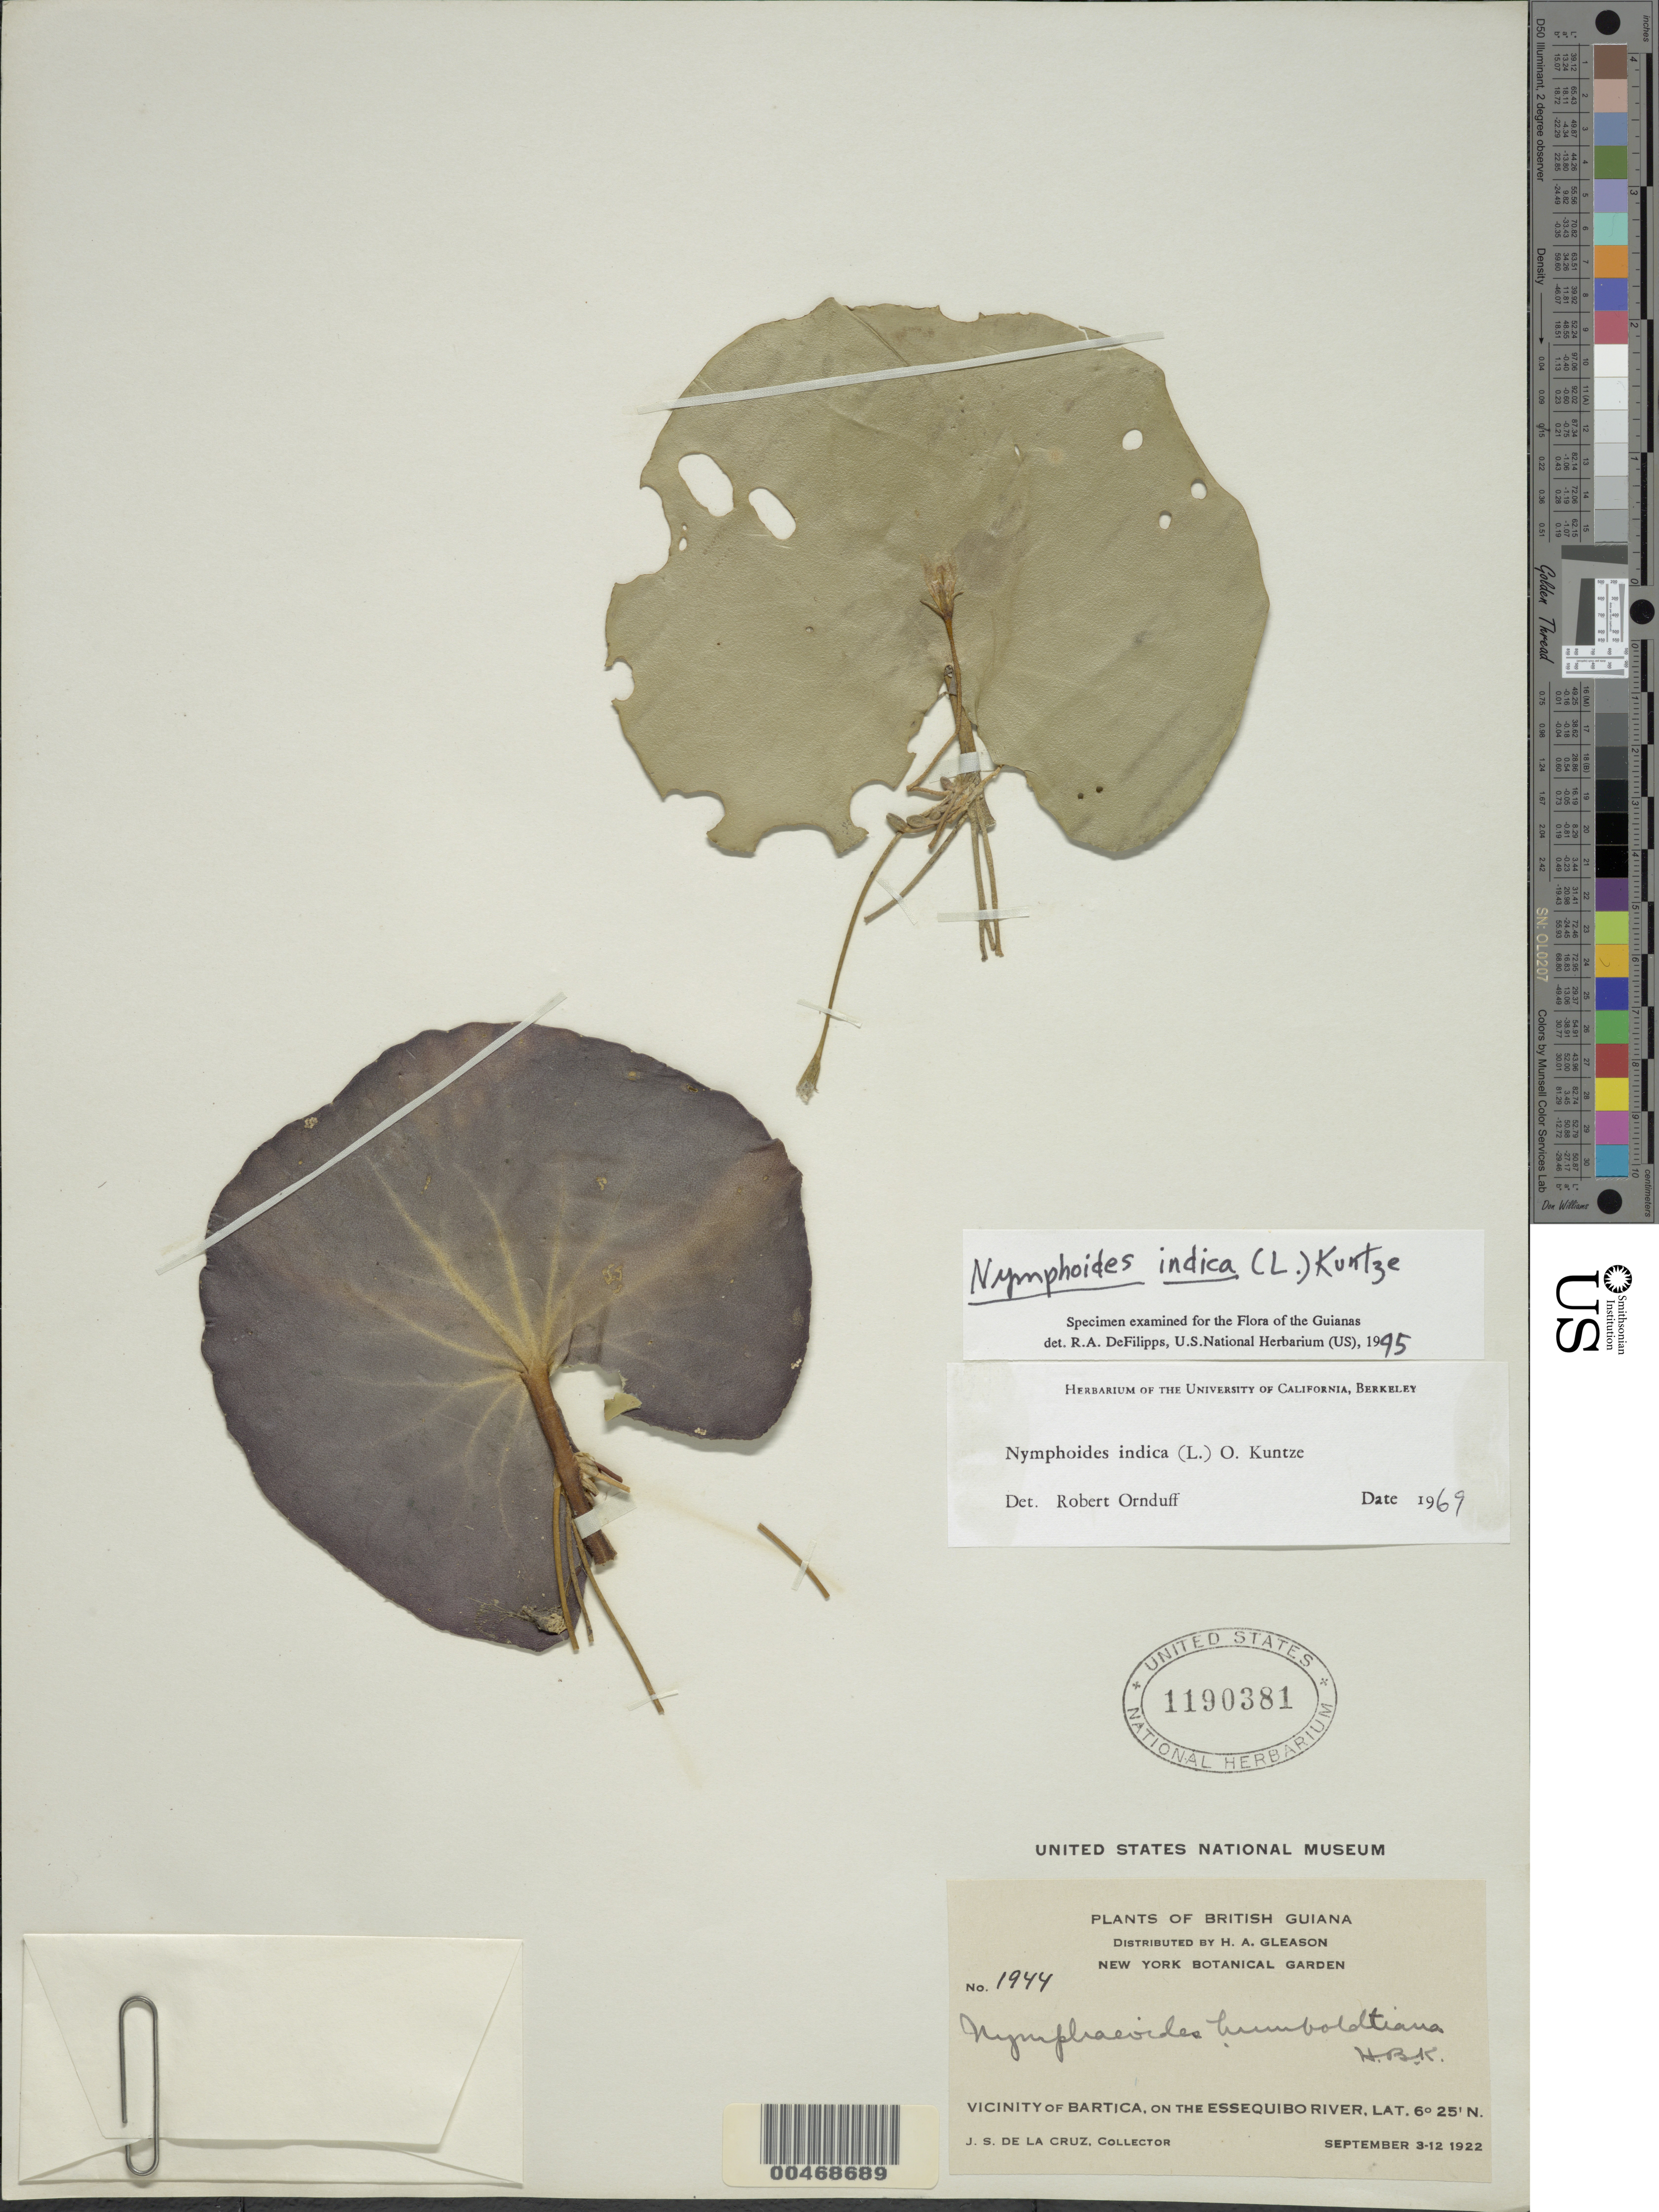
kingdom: Plantae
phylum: Tracheophyta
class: Magnoliopsida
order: Asterales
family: Menyanthaceae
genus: Nymphoides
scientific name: Nymphoides indica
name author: (L.) Kuntze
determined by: DeFilipps, R. A.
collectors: J. S. de la Cruz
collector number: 1944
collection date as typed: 3-Sep-22 to 12-Sep-22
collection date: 1922-09-03/1922-09-12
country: Guyana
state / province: Cuyuni-Mazaruni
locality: Bartica, vic., on the Essequibo River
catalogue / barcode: US 1190381